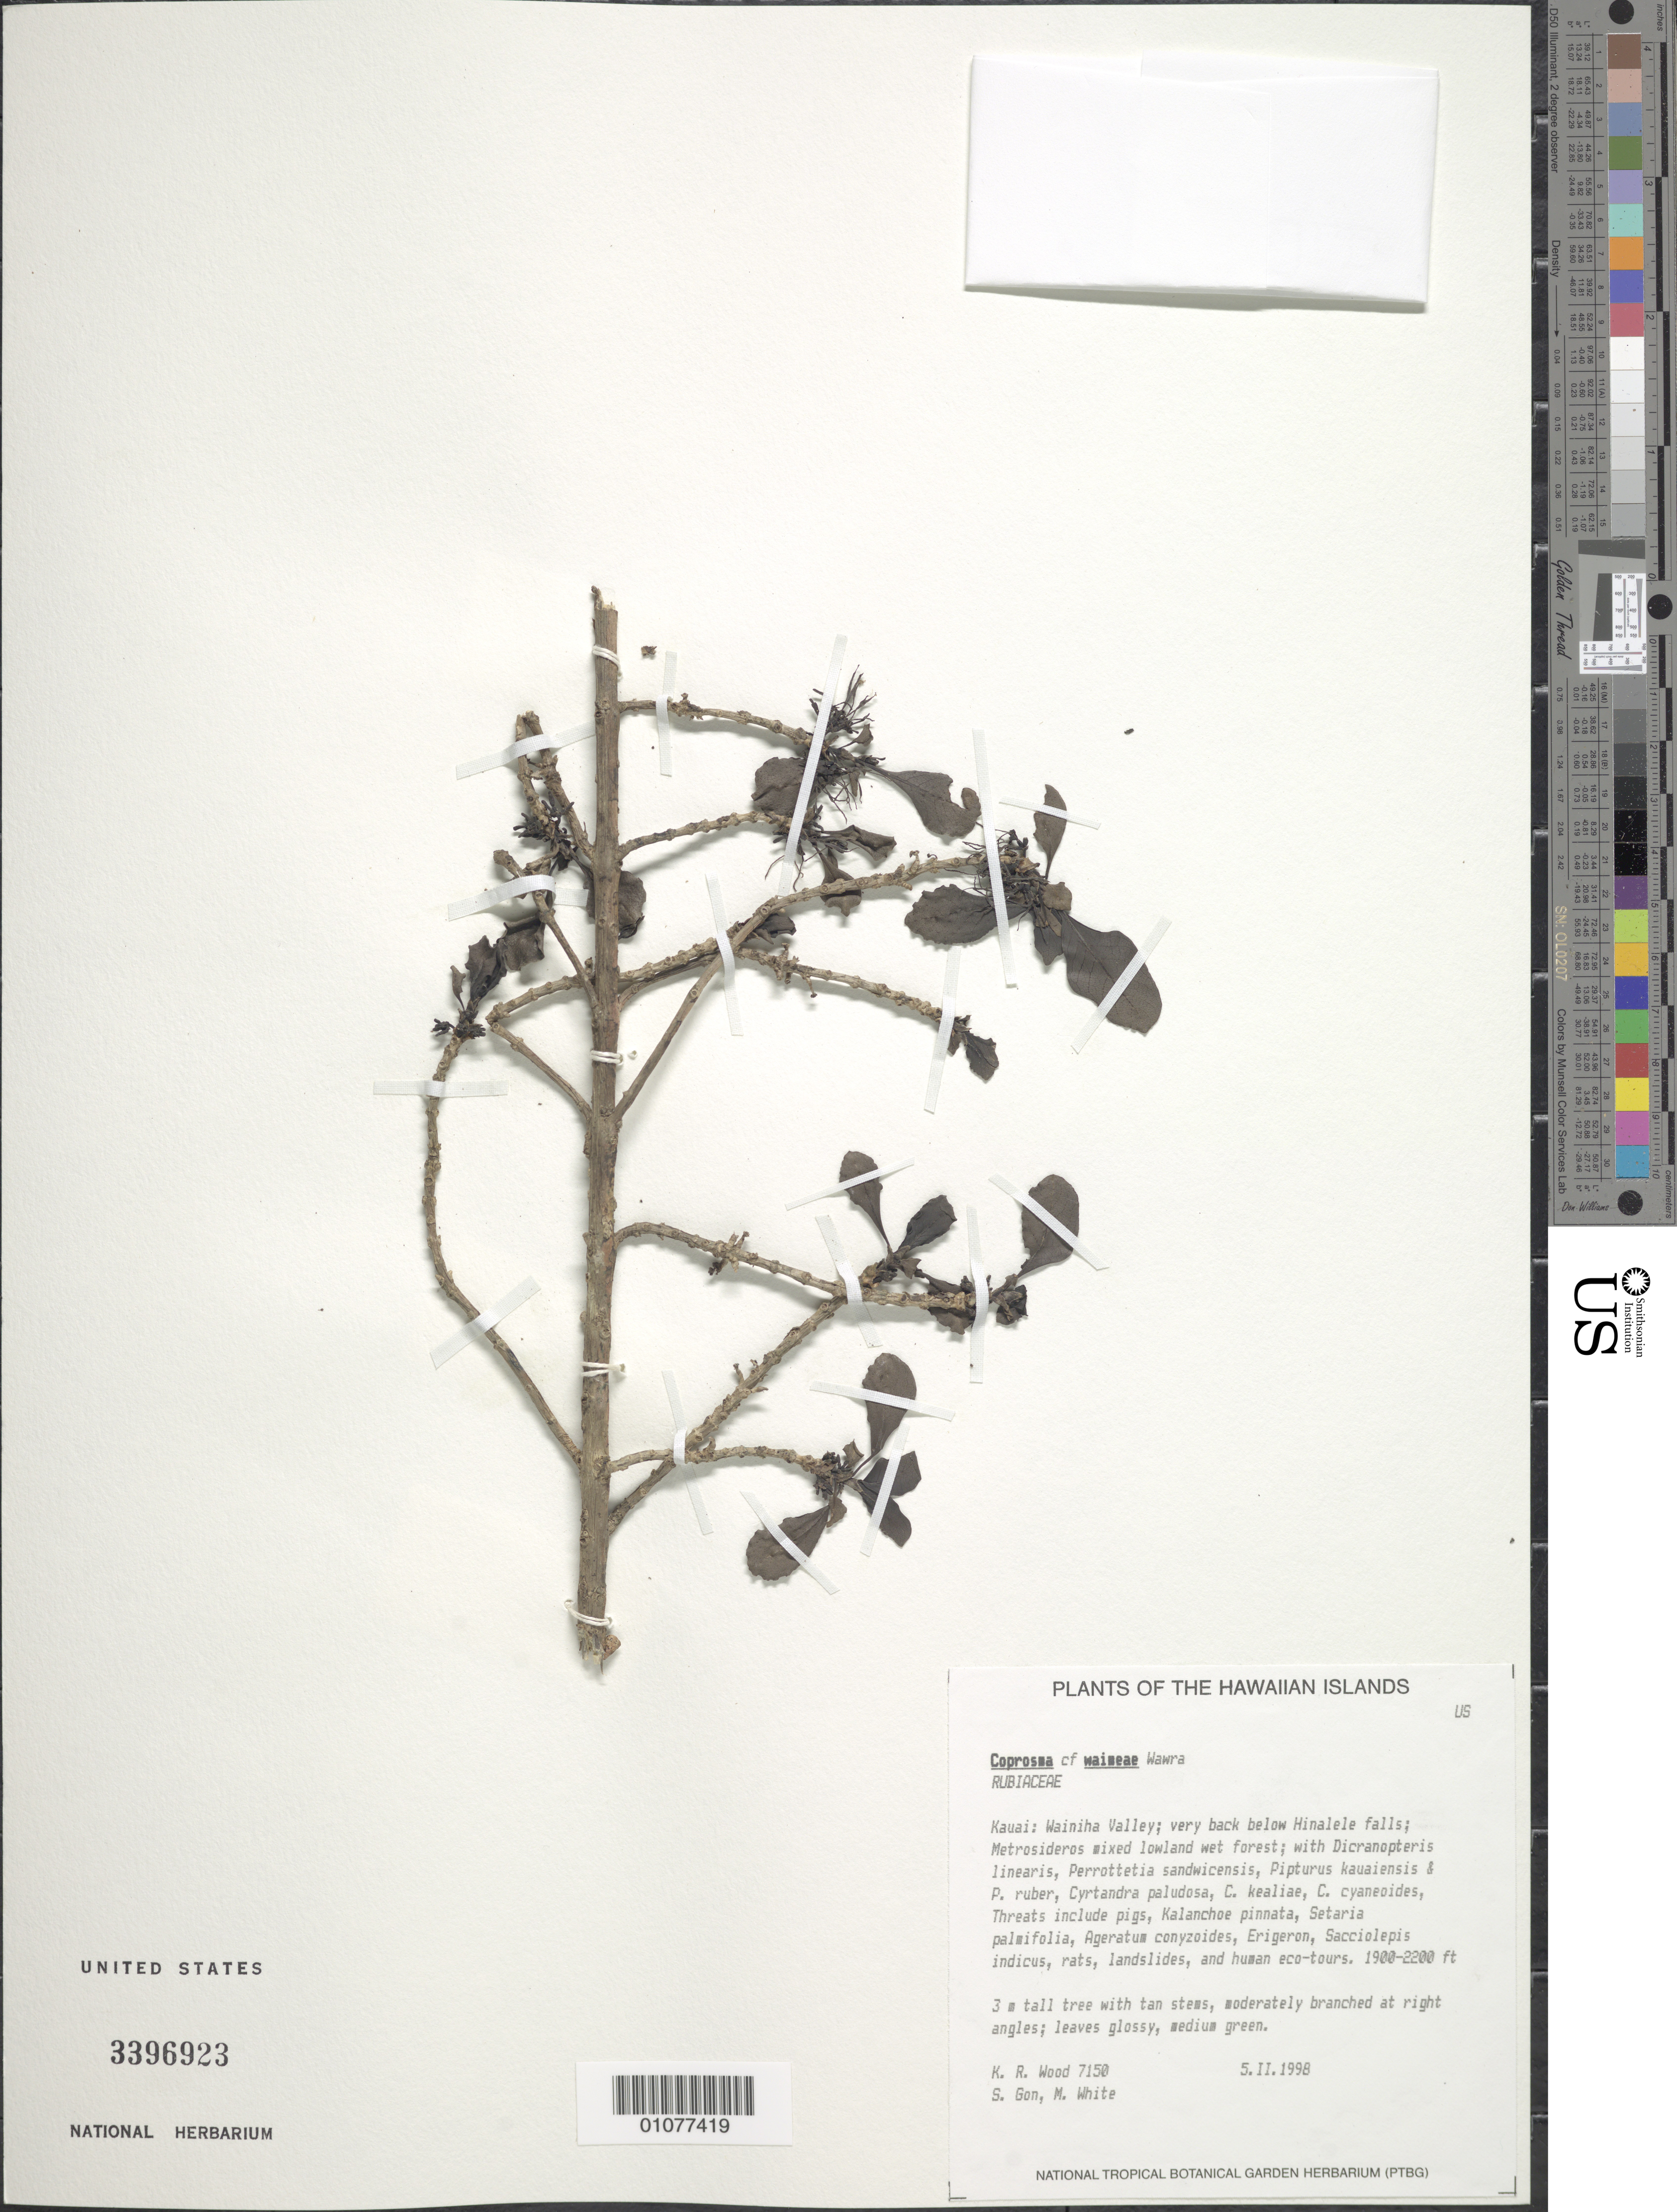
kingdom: Plantae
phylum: Tracheophyta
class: Magnoliopsida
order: Gentianales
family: Rubiaceae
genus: Coprosma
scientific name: Coprosma waimeae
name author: Wawra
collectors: K. R. Wood, S. Gon & M. White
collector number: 7150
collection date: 1998-02-05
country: United States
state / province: Hawaii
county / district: Kaui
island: Kaua'i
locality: Wainiha Balley, very back below Hinalele falls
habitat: Metrosideros mixed lowland wet forest; pigs, rats, landslides, ecotours, Kalanchoe pinnata, Setaria palmifolia, Ageratum conyzoides, Erigeron, Sacciolepis indicus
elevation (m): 579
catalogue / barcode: US 3396923